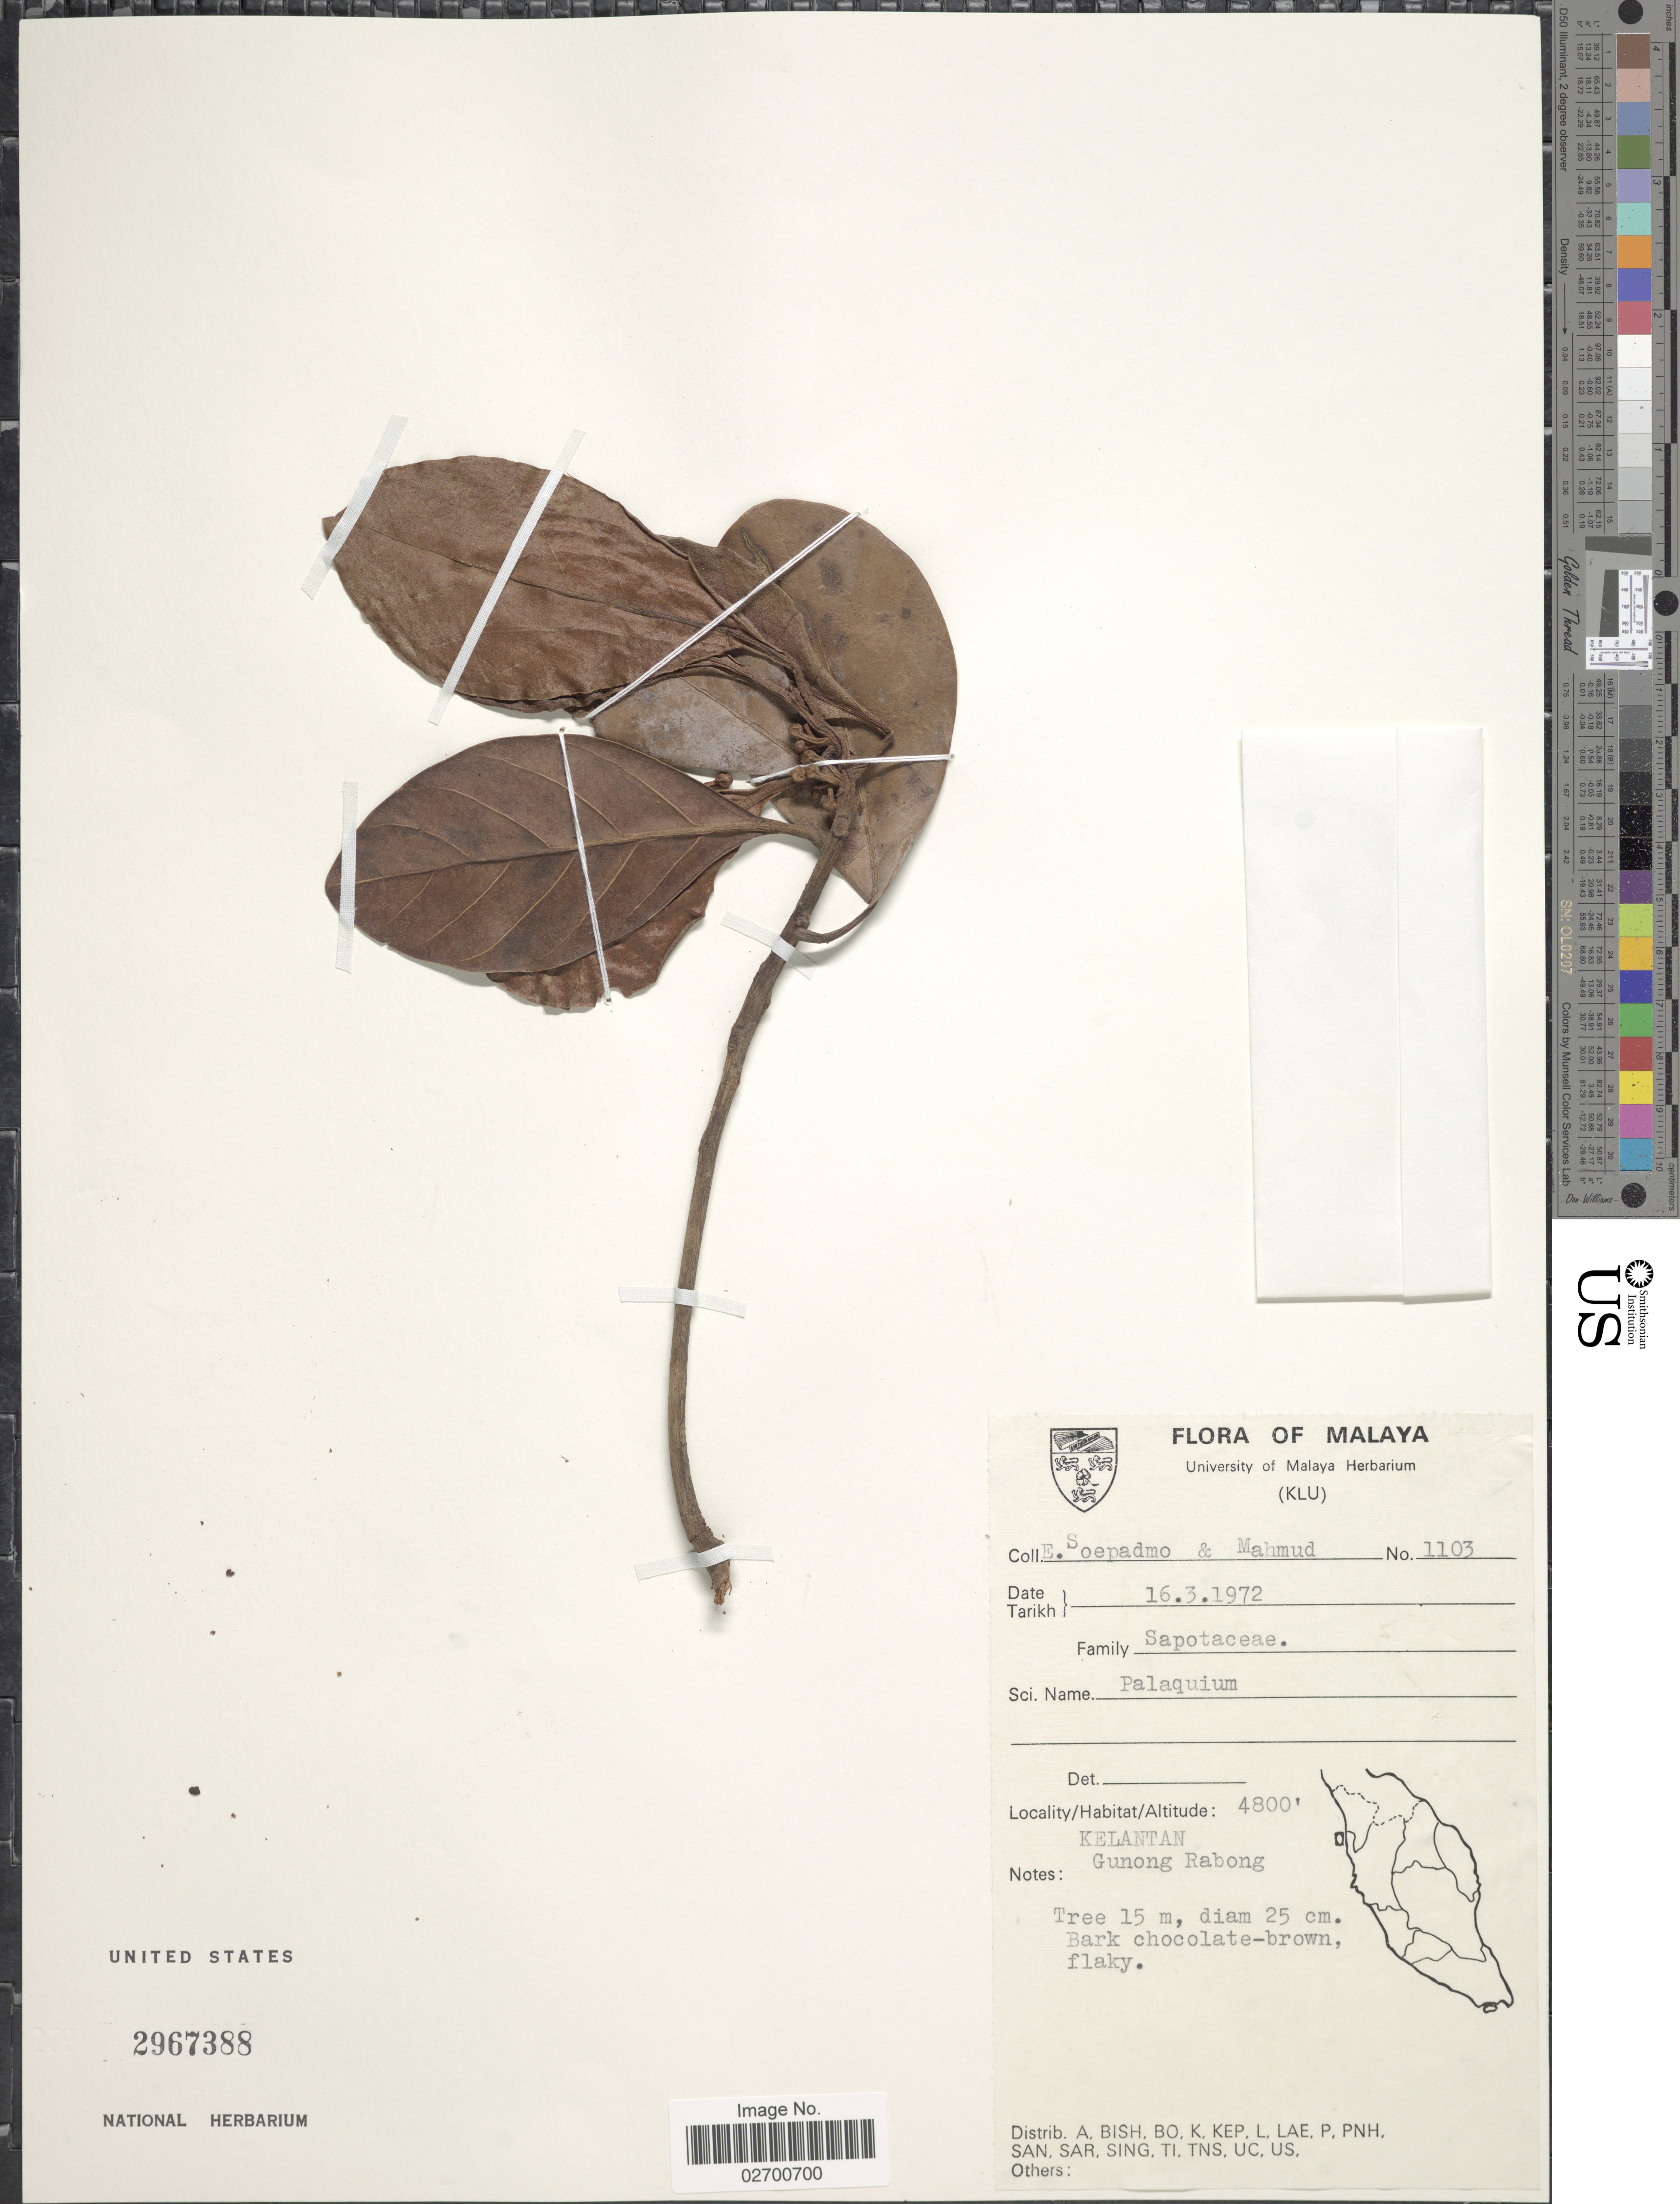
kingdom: Plantae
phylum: Tracheophyta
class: Magnoliopsida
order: Ericales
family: Sapotaceae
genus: Palaquium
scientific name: Palaquium sp.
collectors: E. Soepadmo & -. Mahmud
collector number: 1103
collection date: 1972-03-16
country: Malaysia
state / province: Kelantan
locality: Kelantan, Gunong Rabong.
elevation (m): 1463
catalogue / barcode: US 2967388